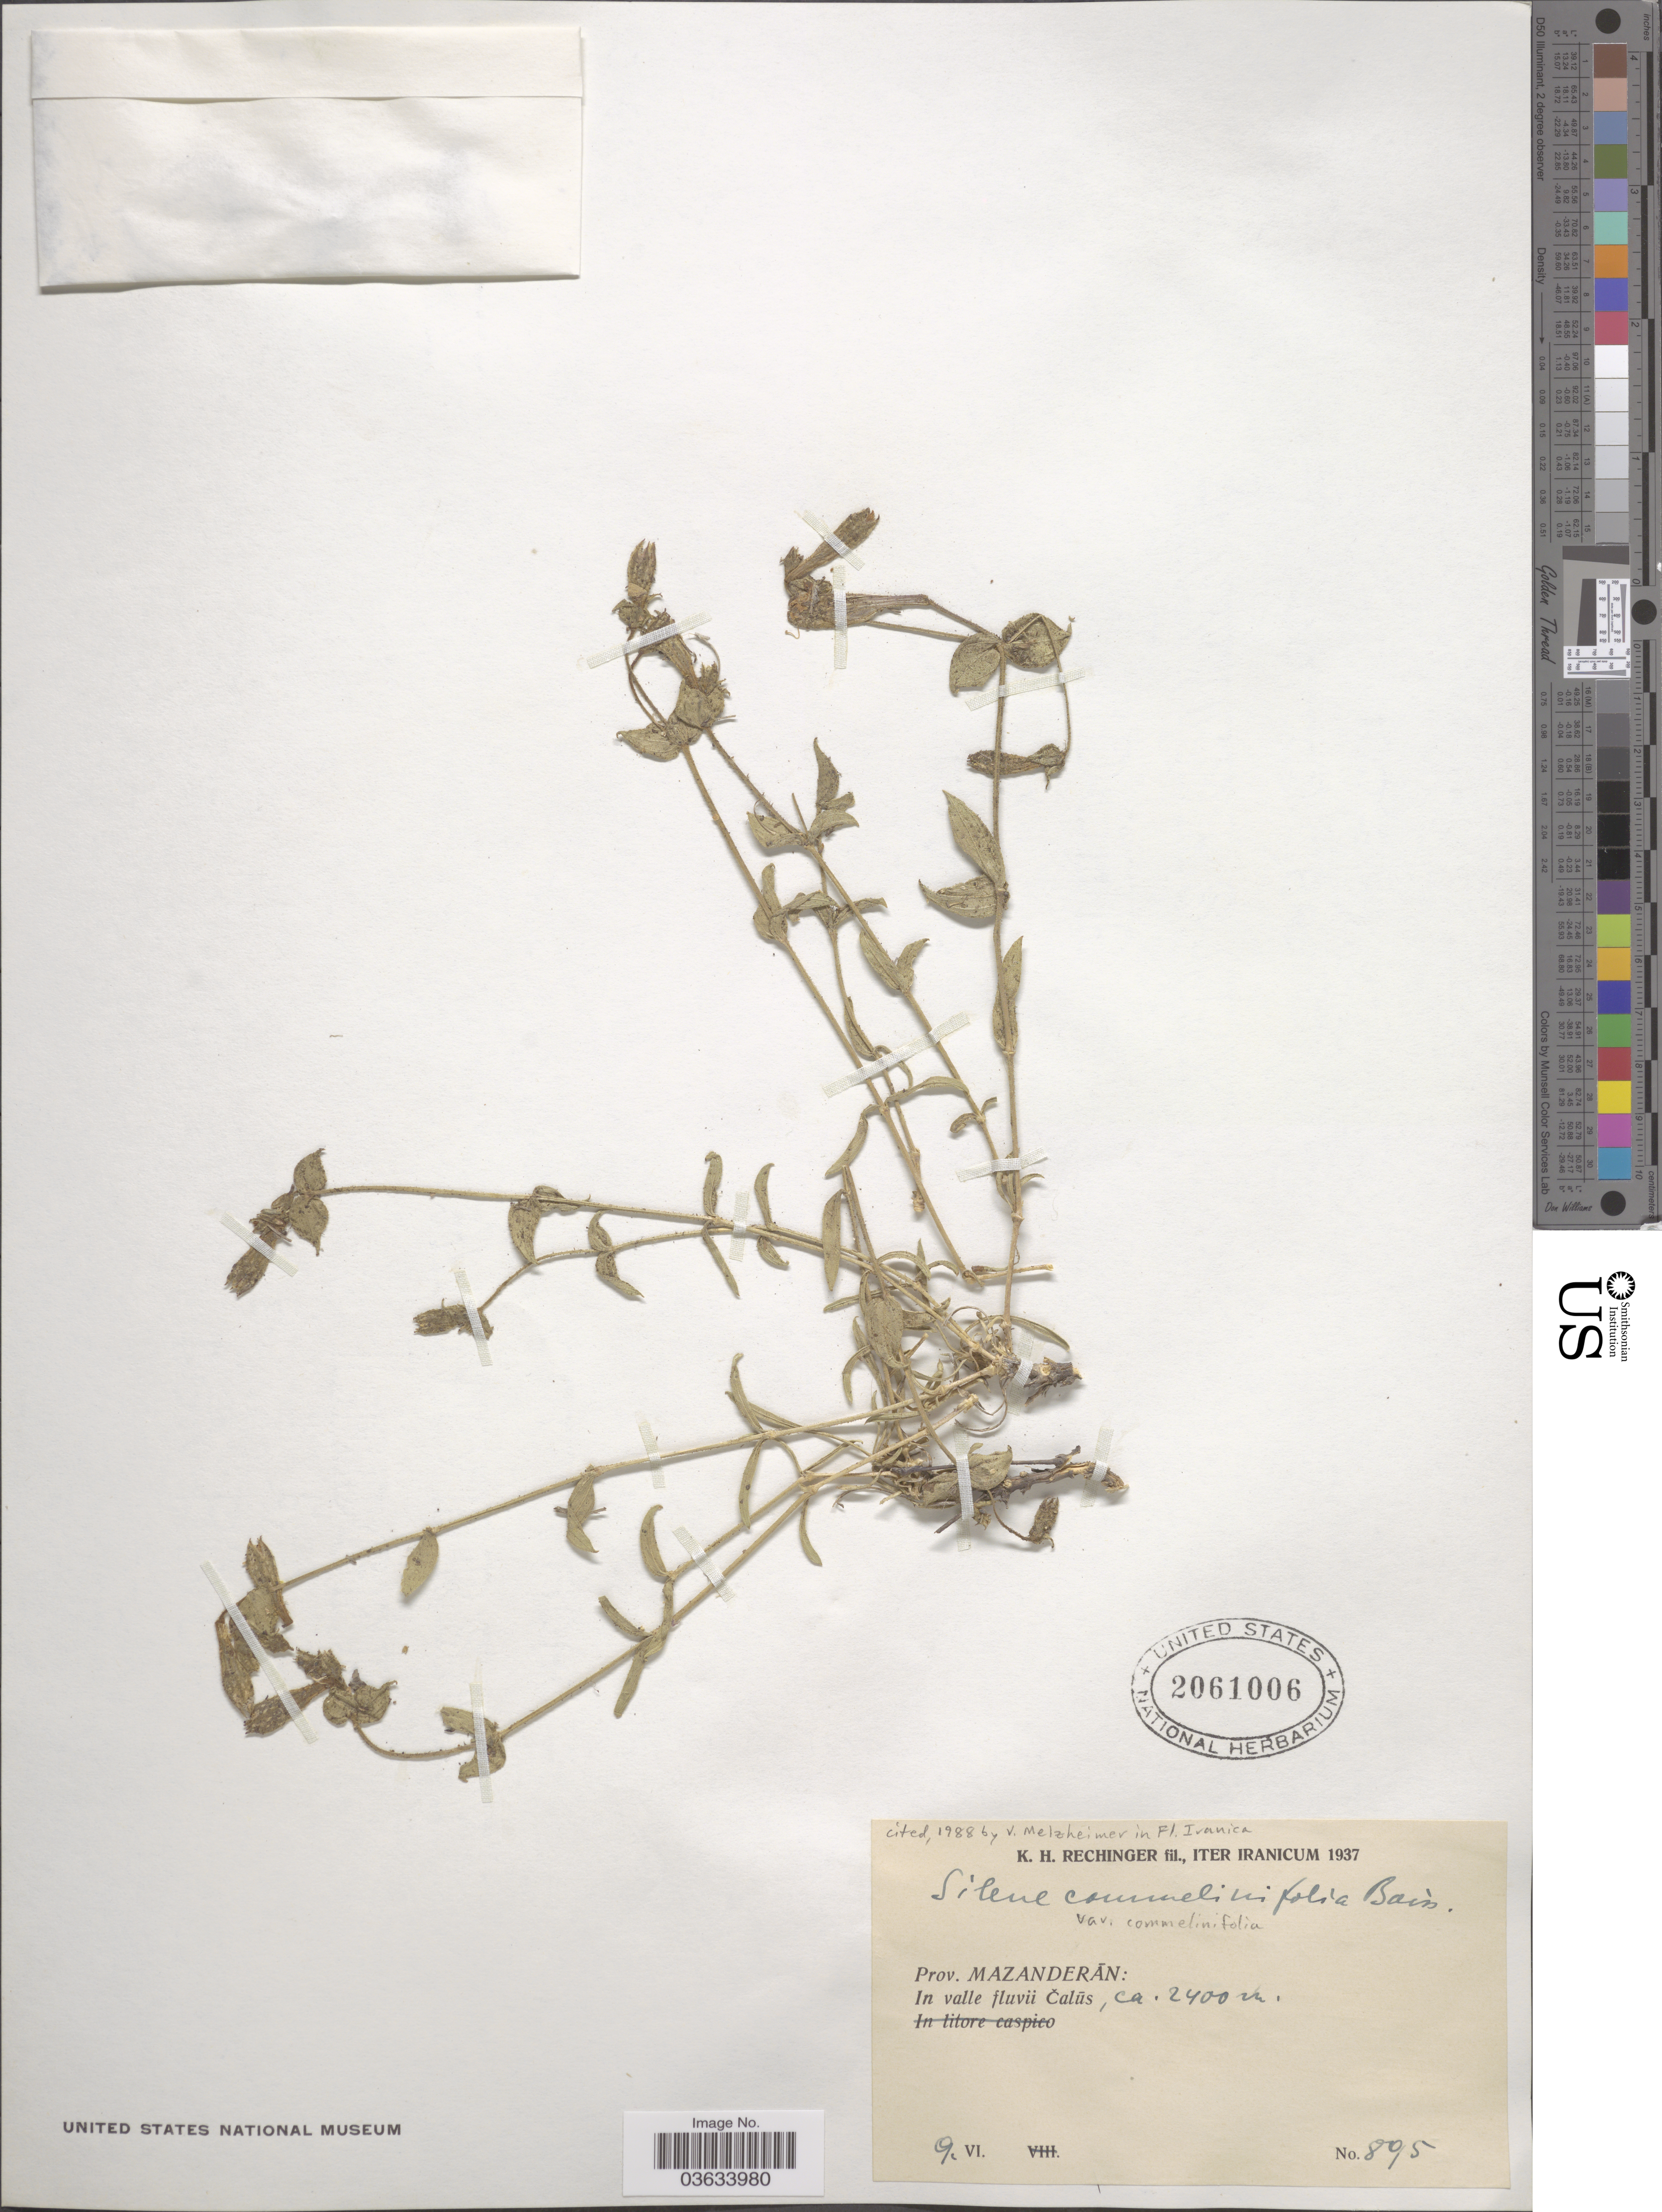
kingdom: Plantae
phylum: Tracheophyta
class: Magnoliopsida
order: Caryophyllales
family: Caryophyllaceae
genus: Silene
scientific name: Silene commelinifolia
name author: Boiss.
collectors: K. H. Rechinger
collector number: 895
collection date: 1937-06-09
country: Iran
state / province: Mazandaran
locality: In valle fluvii Čalūs.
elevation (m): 2400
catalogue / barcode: US 2061006